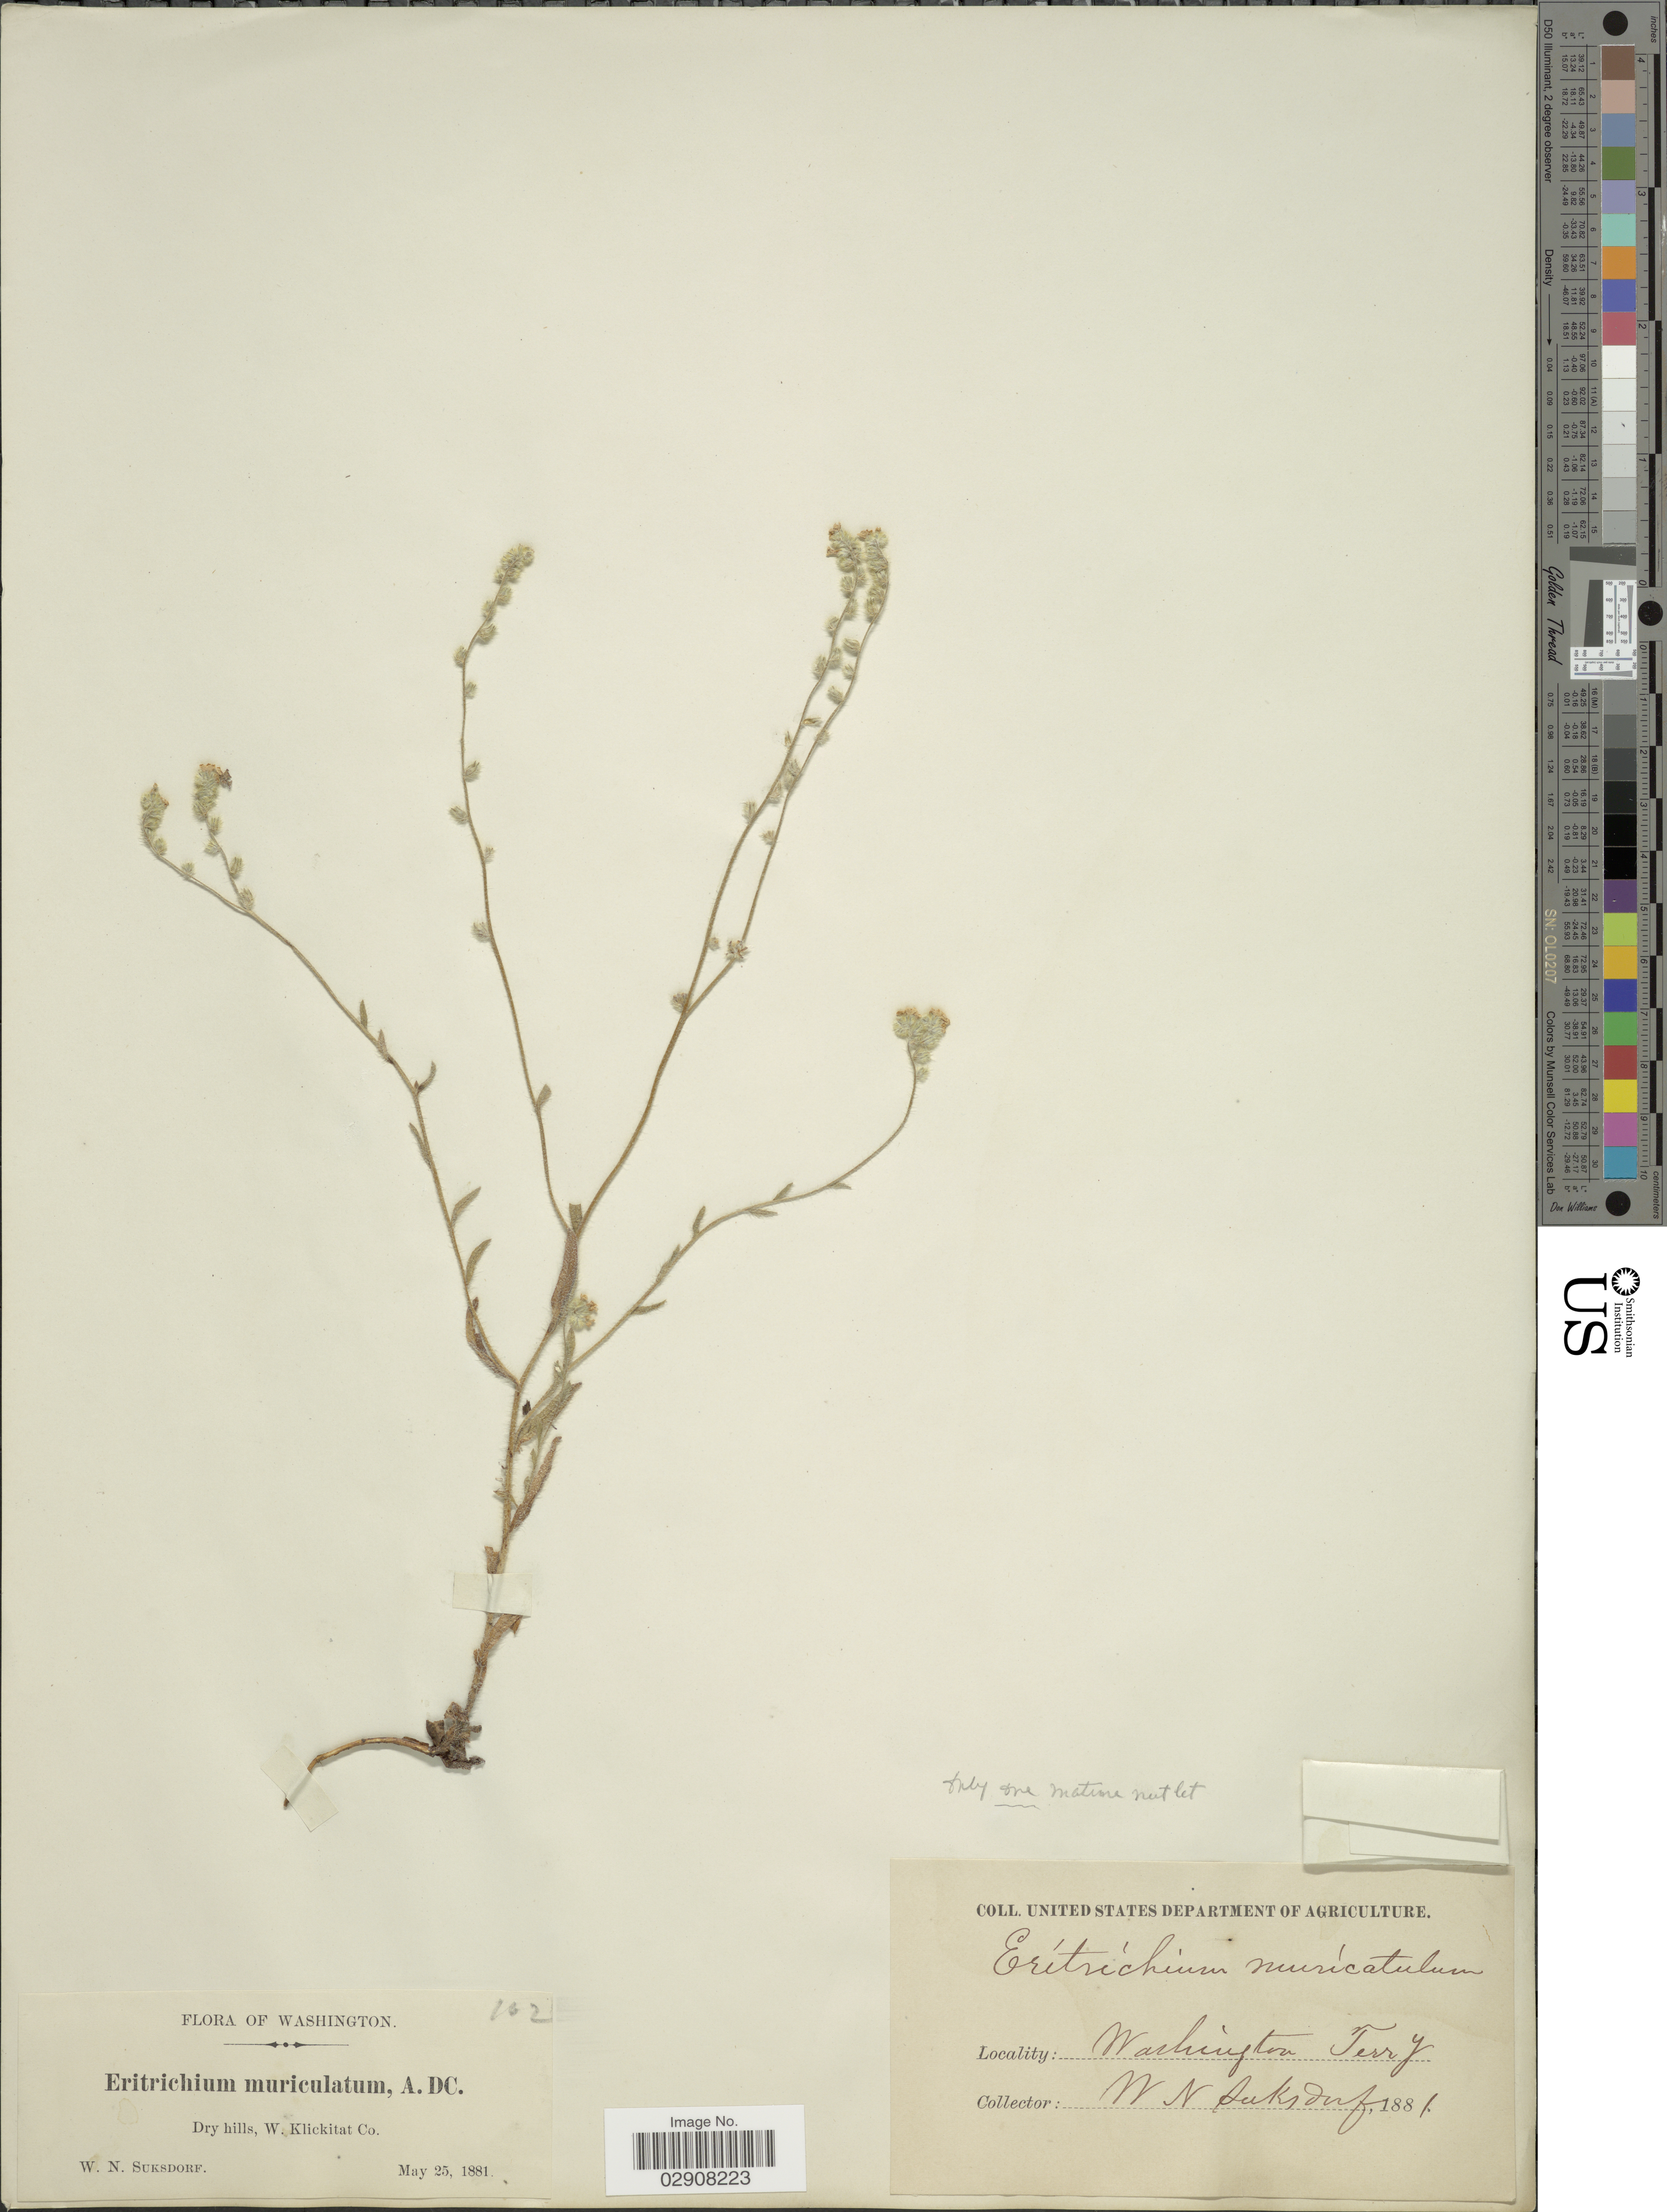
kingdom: Plantae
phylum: Tracheophyta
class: Magnoliopsida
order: Boraginales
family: Boraginaceae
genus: Cryptantha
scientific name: Cryptantha muricata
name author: (Hook. & Arn.) A. Nelson & J.F. Macbr.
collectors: W. N. Suksdorf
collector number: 102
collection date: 1881-05-25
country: United States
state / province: Washington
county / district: Klickitat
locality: Dry hills, W. Klickitat Co. Washington Terry.